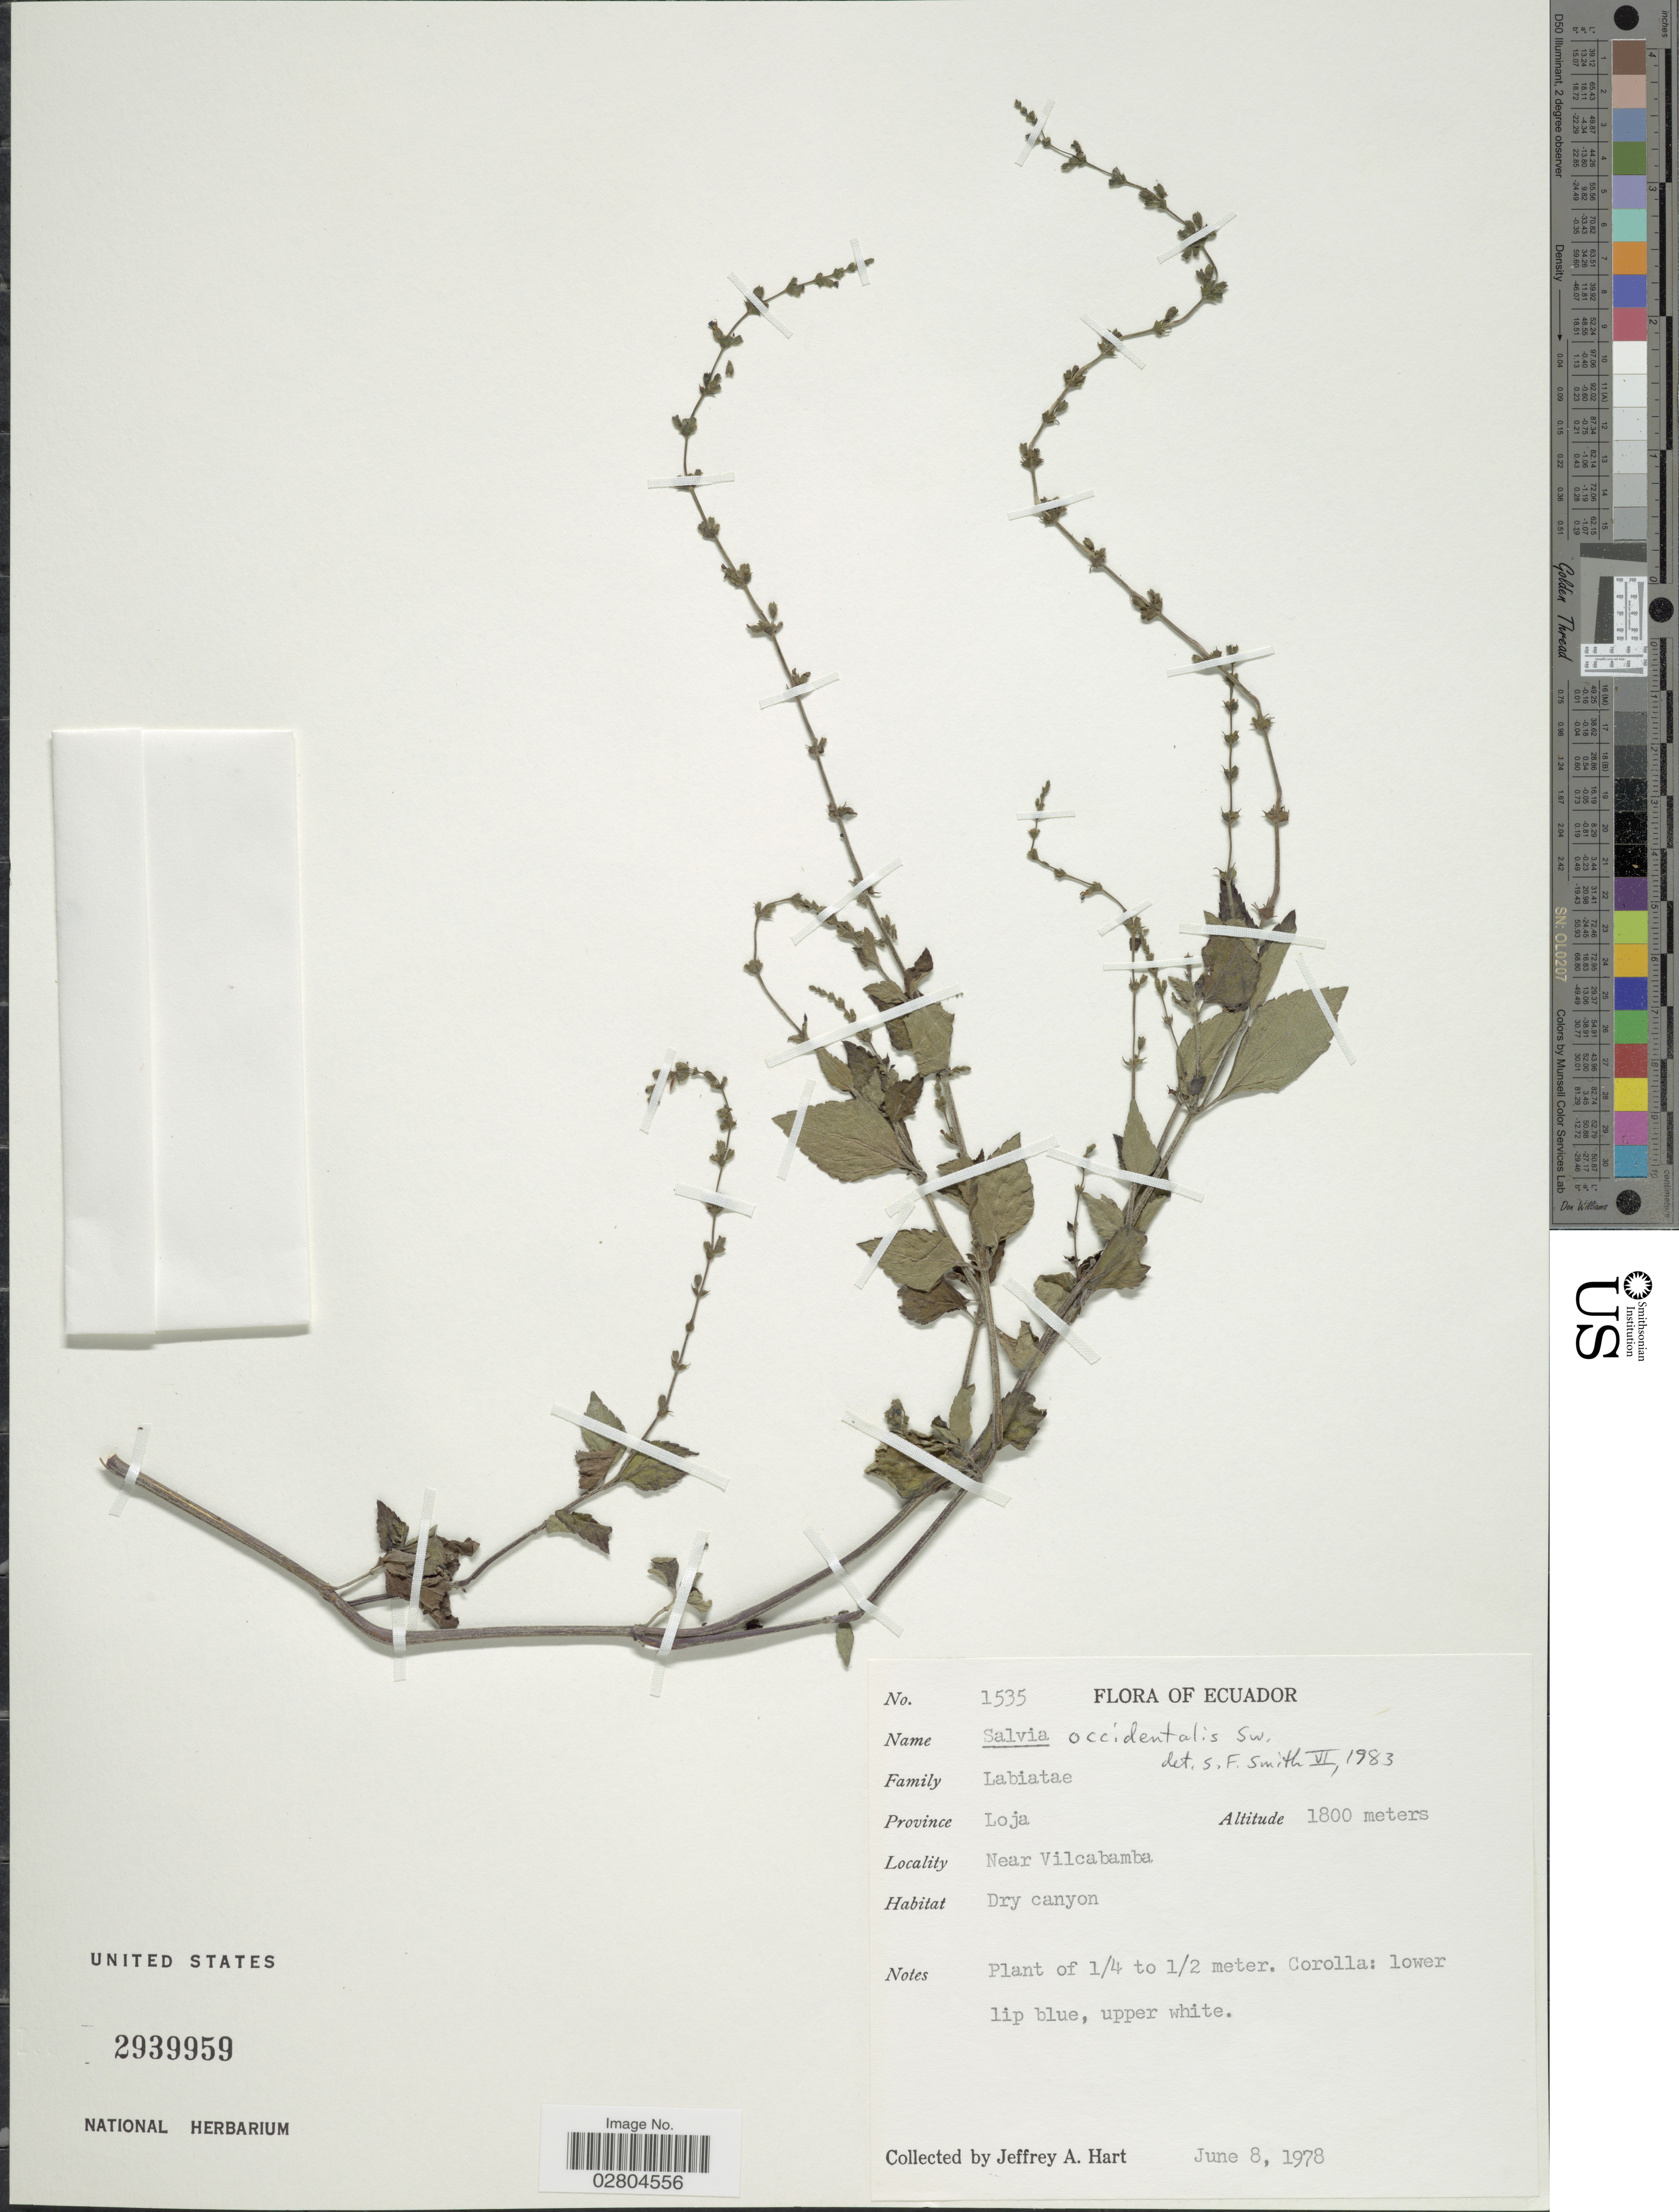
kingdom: Plantae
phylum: Tracheophyta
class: Magnoliopsida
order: Lamiales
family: Lamiaceae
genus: Salvia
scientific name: Salvia occidentalis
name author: Sw.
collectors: J. A. Hart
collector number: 1535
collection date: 1978-06-08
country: Ecuador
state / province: Loja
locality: Near Vilcabamba.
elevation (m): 1800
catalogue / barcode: US 2939959